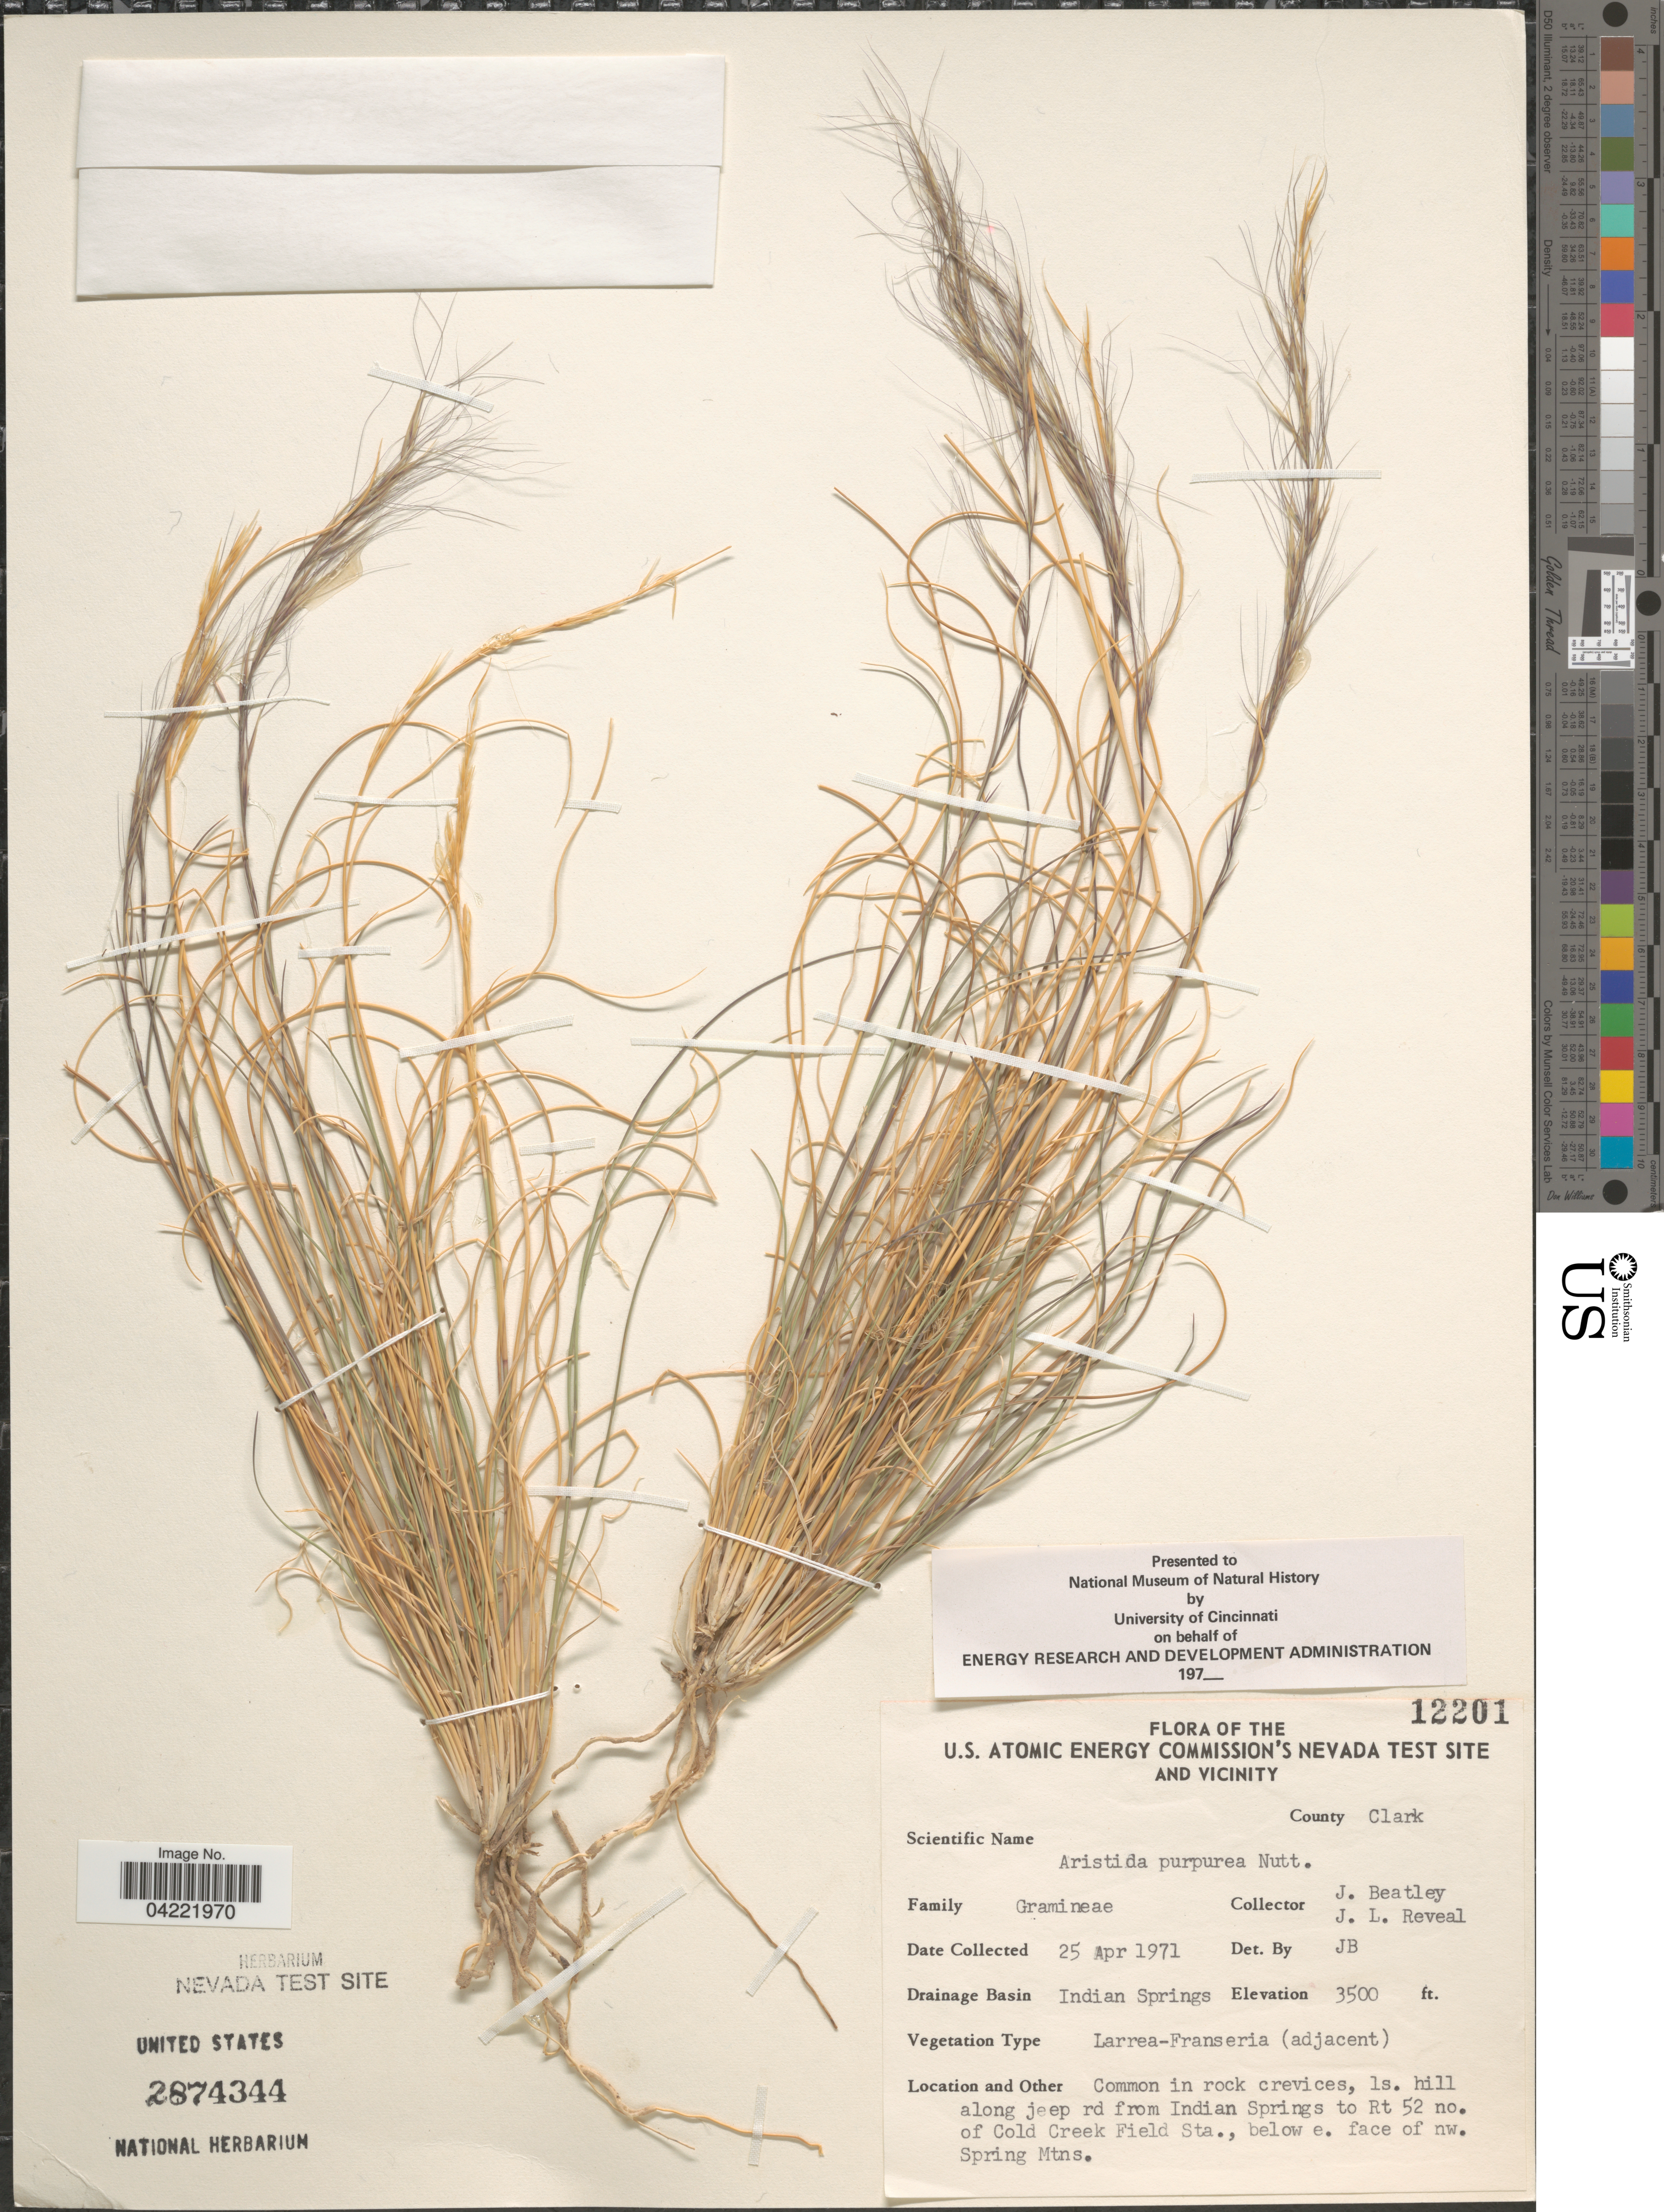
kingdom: Plantae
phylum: Tracheophyta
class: Liliopsida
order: Poales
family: Poaceae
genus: Aristida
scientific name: Aristida purpurea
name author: Nutt.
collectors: J. C. Beatley & J. L. Reveal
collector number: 12201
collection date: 1971-04-25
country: United States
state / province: Nevada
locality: U.S. Atomic Energy Commission's Nevada Test Site And Vicinity. County Clark. Drainage Basin Indian Springs. Common in rock crevices, ls. hill along jeep rd from Indian Springs to Rt 52 no. of Cold Creek Field Sta., below e. face of nw. Spring Mtns.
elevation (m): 1067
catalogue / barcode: US 2874344